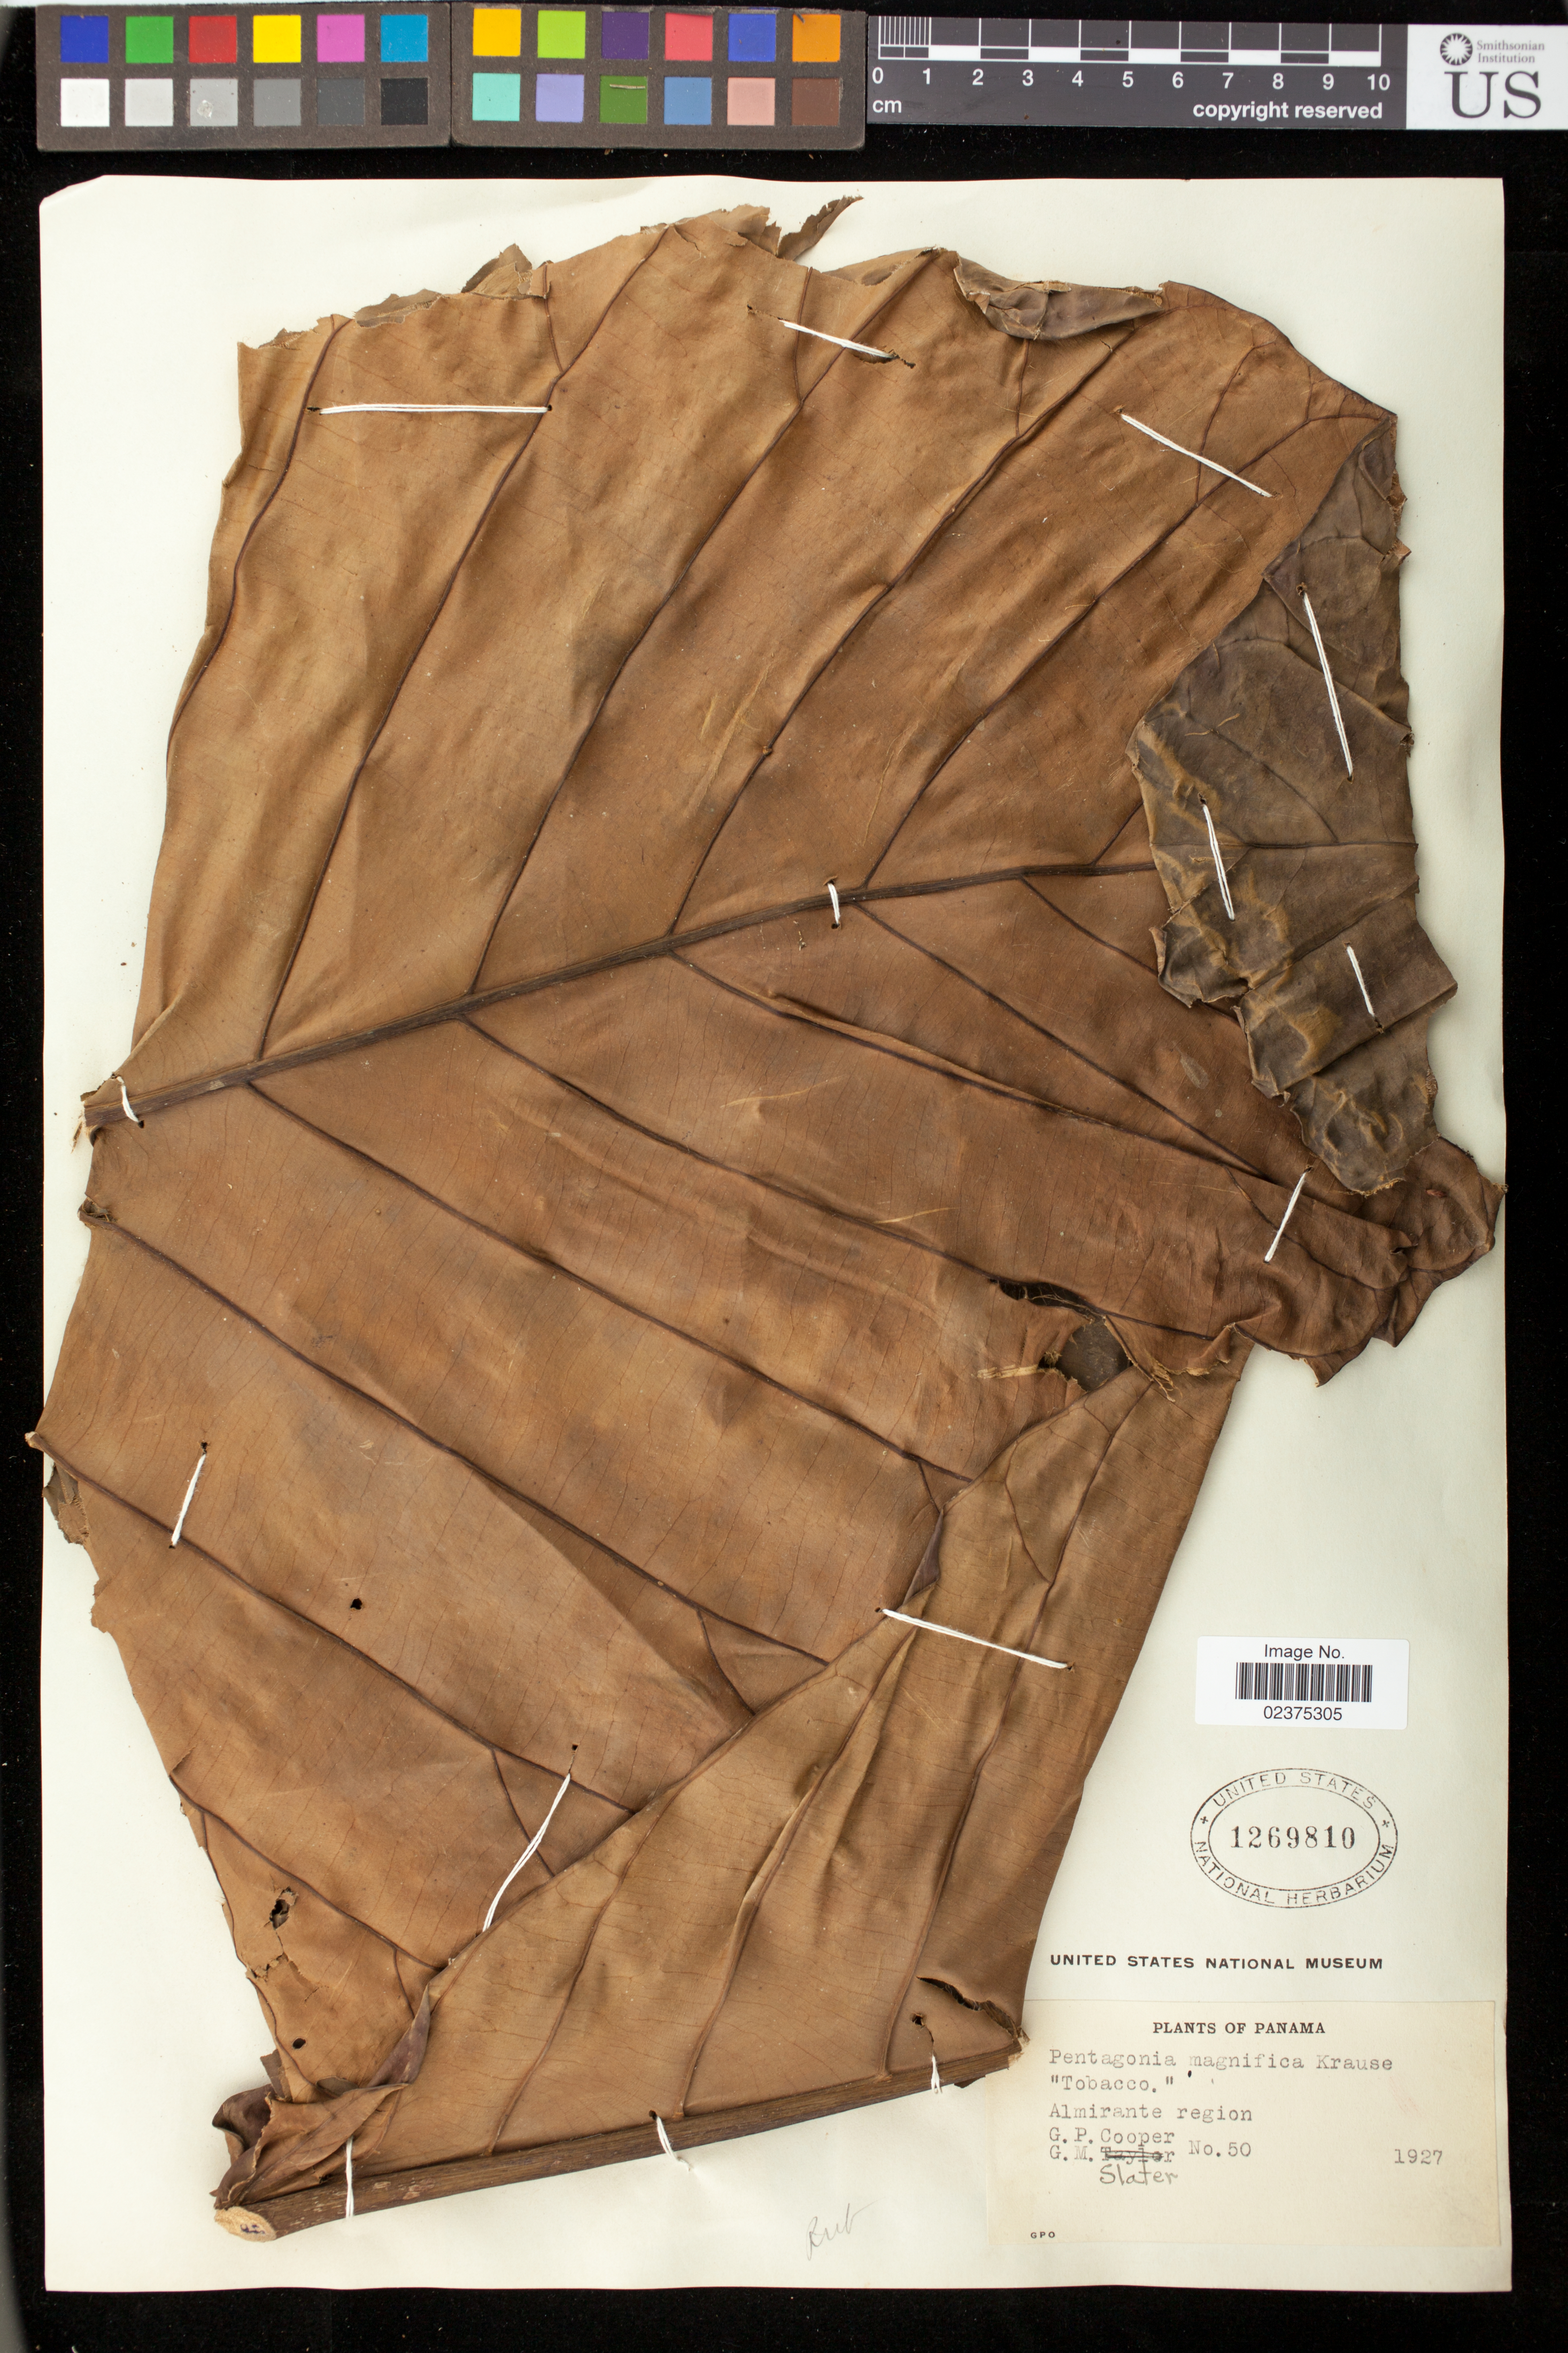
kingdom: Plantae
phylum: Tracheophyta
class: Magnoliopsida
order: Gentianales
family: Rubiaceae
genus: Pentagonia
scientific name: Pentagonia magnifica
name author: K. Krause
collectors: G. Cooper & G. Slater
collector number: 50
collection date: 1927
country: Panama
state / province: Bocas del Toro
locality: Almirante region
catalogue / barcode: US 1269810